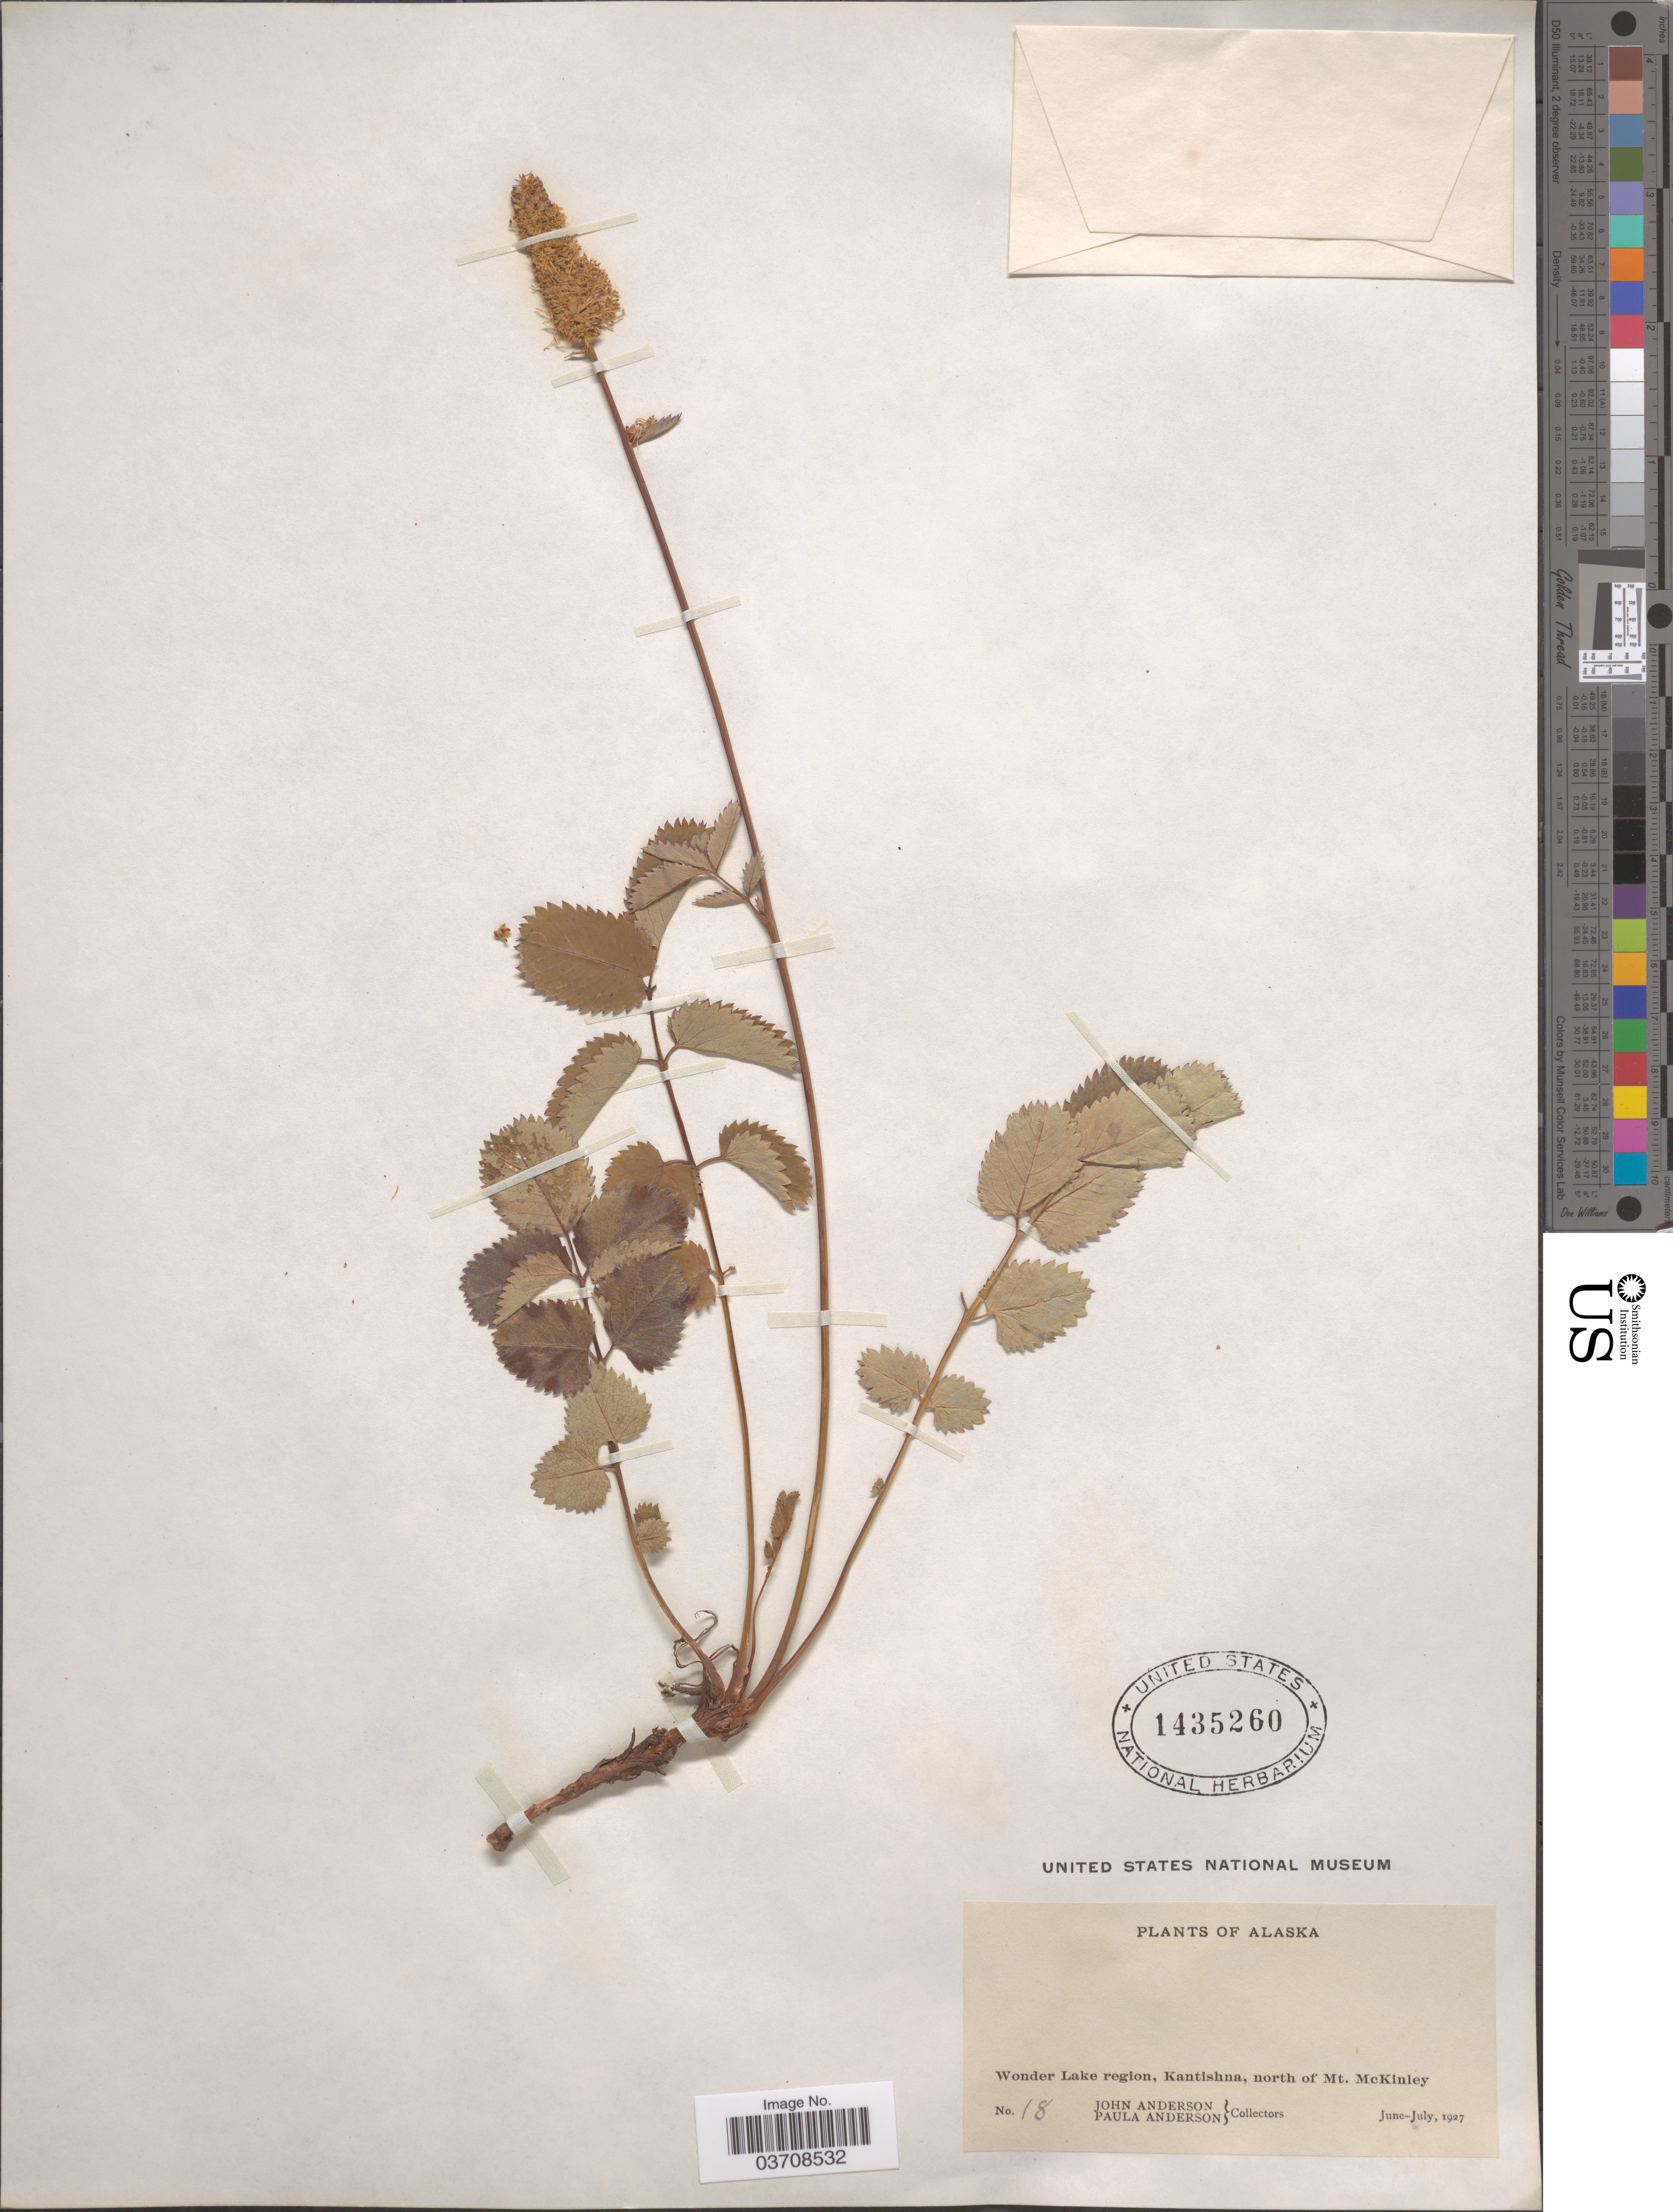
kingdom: Plantae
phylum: Tracheophyta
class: Magnoliopsida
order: Rosales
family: Rosaceae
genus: Sanguisorba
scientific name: Sanguisorba stipulata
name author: Raf.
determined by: Strong, Mark T., (BOT), Smithsonian Institution - National Museum of Natural History (UNITED STATES)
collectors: J. Anderson & P. Anderson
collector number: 18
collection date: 1927-06/1927-07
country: United States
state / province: Alaska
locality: Wonder Lake region, Kantishna, north of Mt. McKinley.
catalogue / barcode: US 1435260